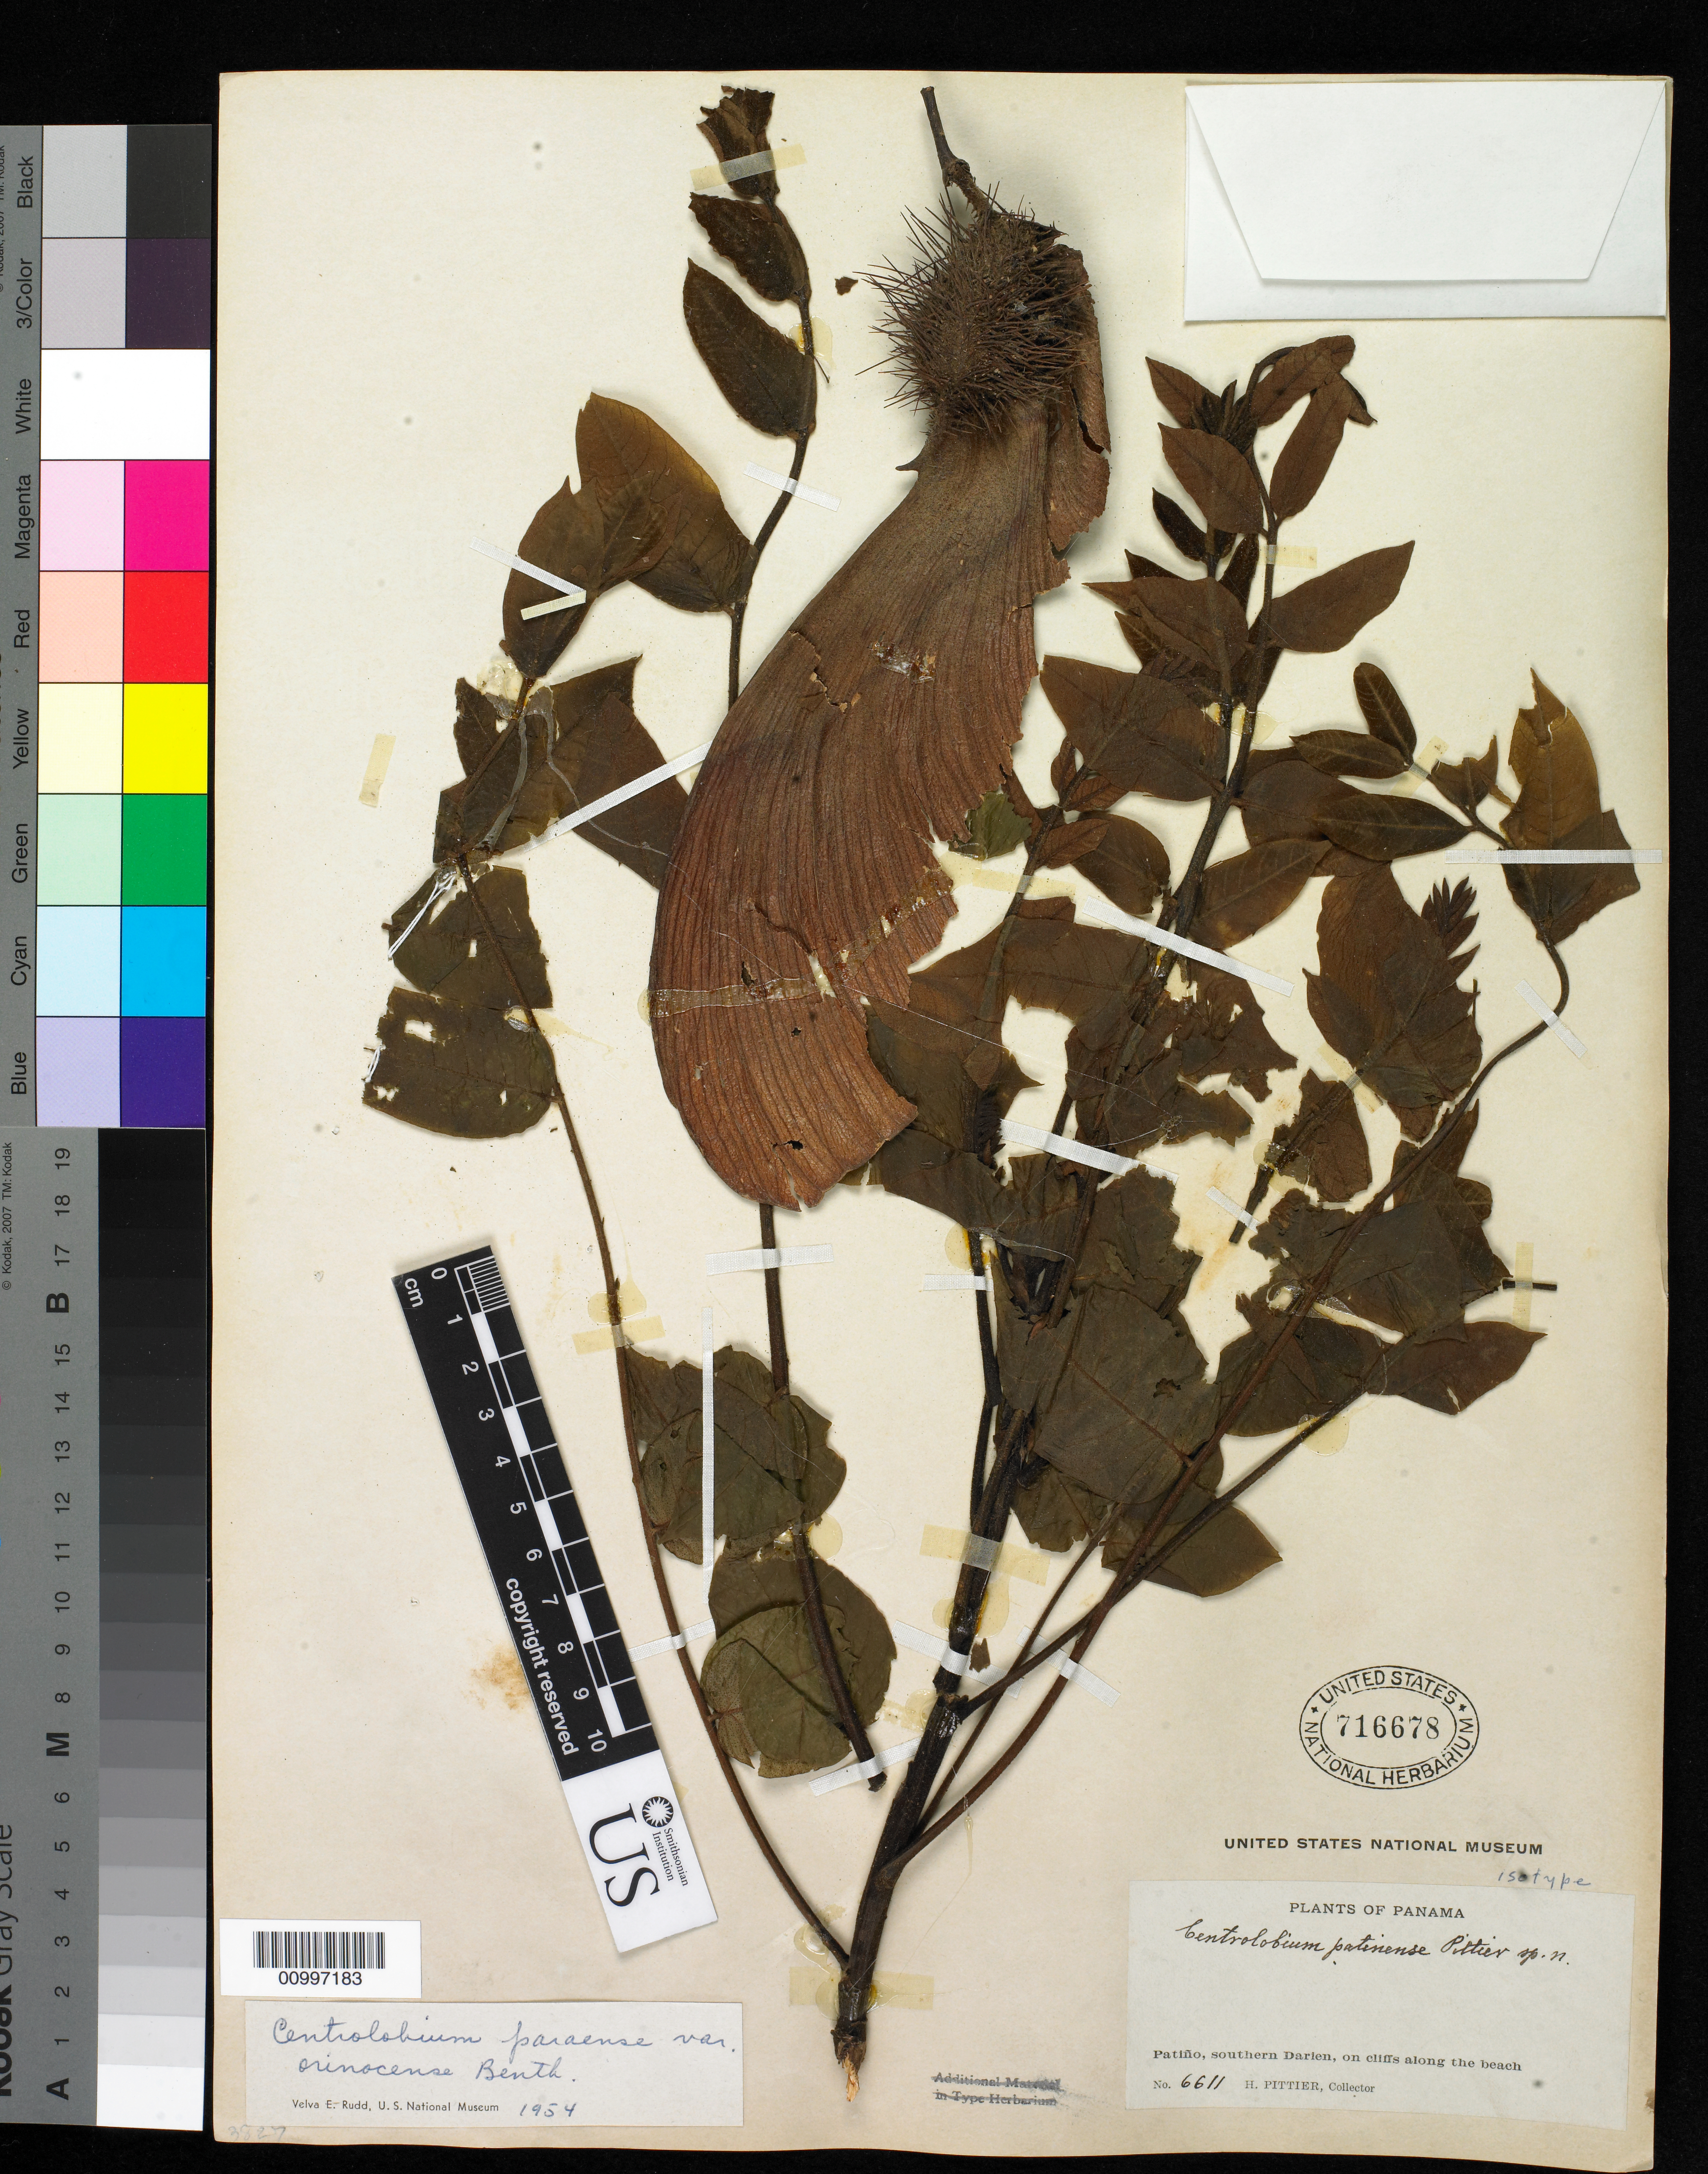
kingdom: Plantae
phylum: Tracheophyta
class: Magnoliopsida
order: Fabales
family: Fabaceae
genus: Centrolobium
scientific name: Centrolobium patinense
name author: Pittier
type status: Isotype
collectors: H. F. Pittier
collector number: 6611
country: Panama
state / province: Darién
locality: Patiño, southern Darien.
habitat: Cliffs along the beach.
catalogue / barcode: US 716678